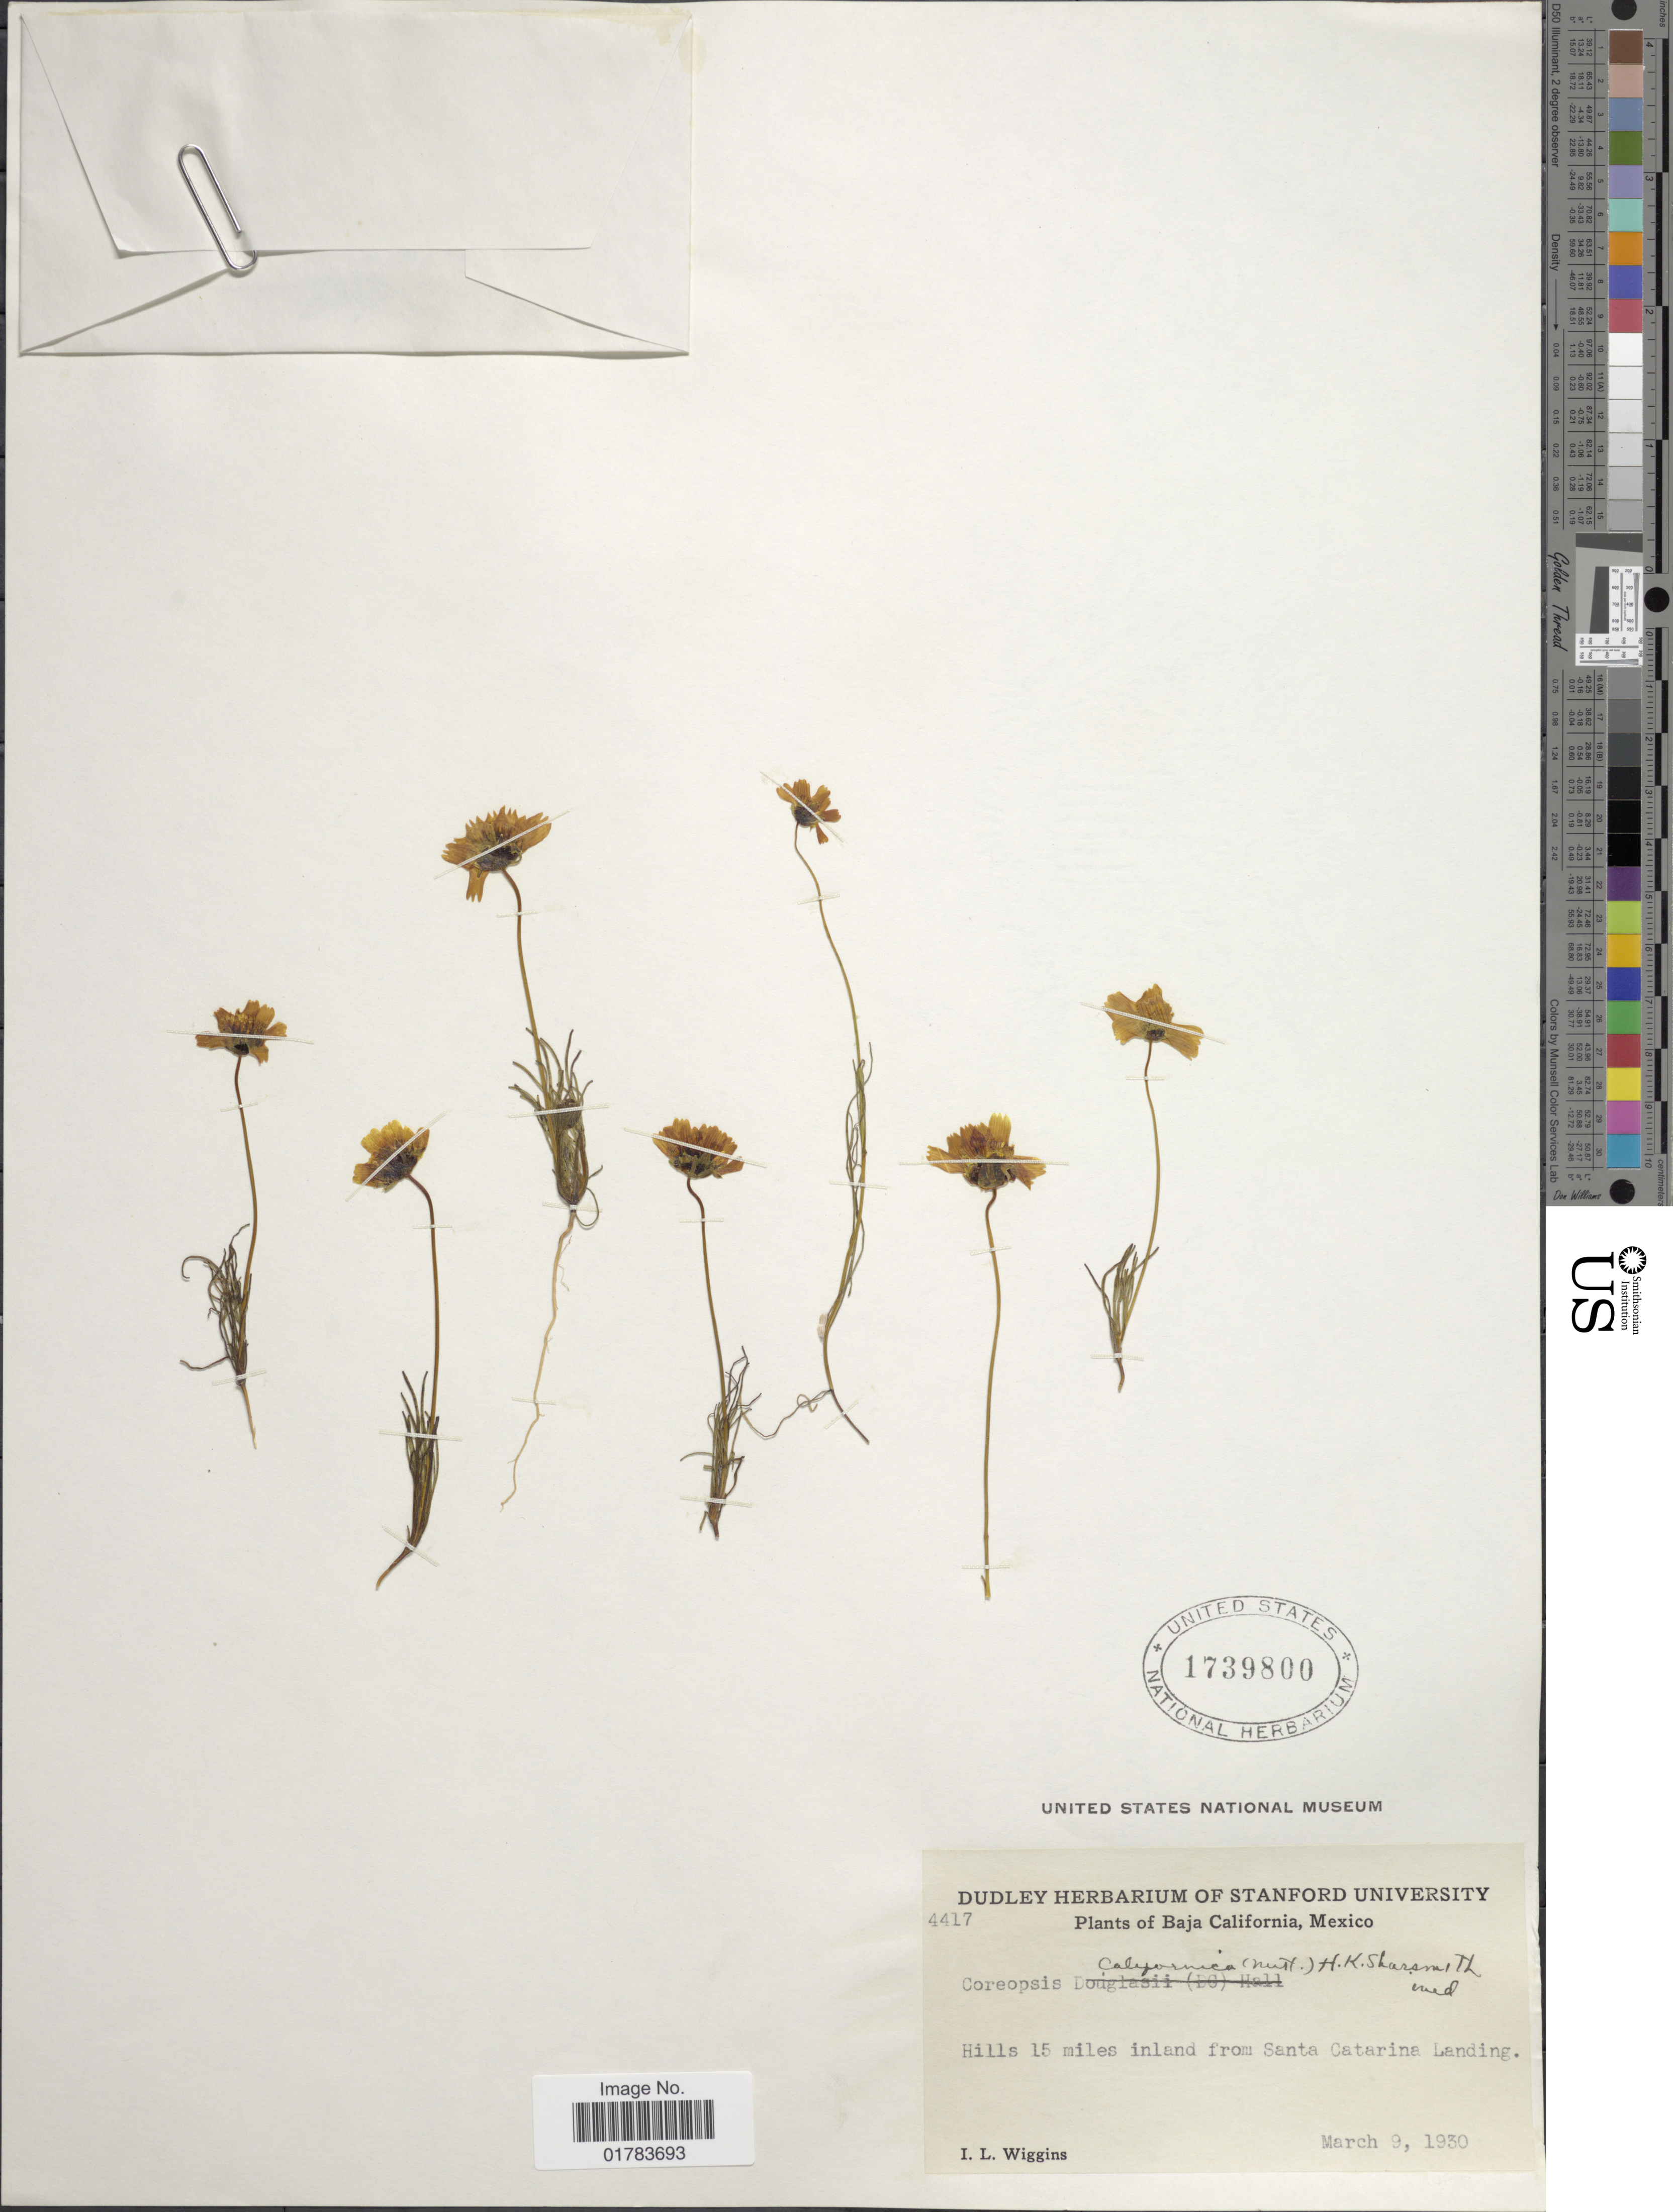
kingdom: Plantae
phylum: Tracheophyta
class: Magnoliopsida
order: Asterales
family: Asteraceae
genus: Coreopsis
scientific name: Coreopsis californica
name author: (Nutt.) H. Sharsm.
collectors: I. L. Wiggins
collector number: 4417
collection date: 1930-03-09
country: Mexico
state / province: Baja California Sur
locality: Hills 15 miles inland from Santa Catarina Landing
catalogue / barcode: US 1739800